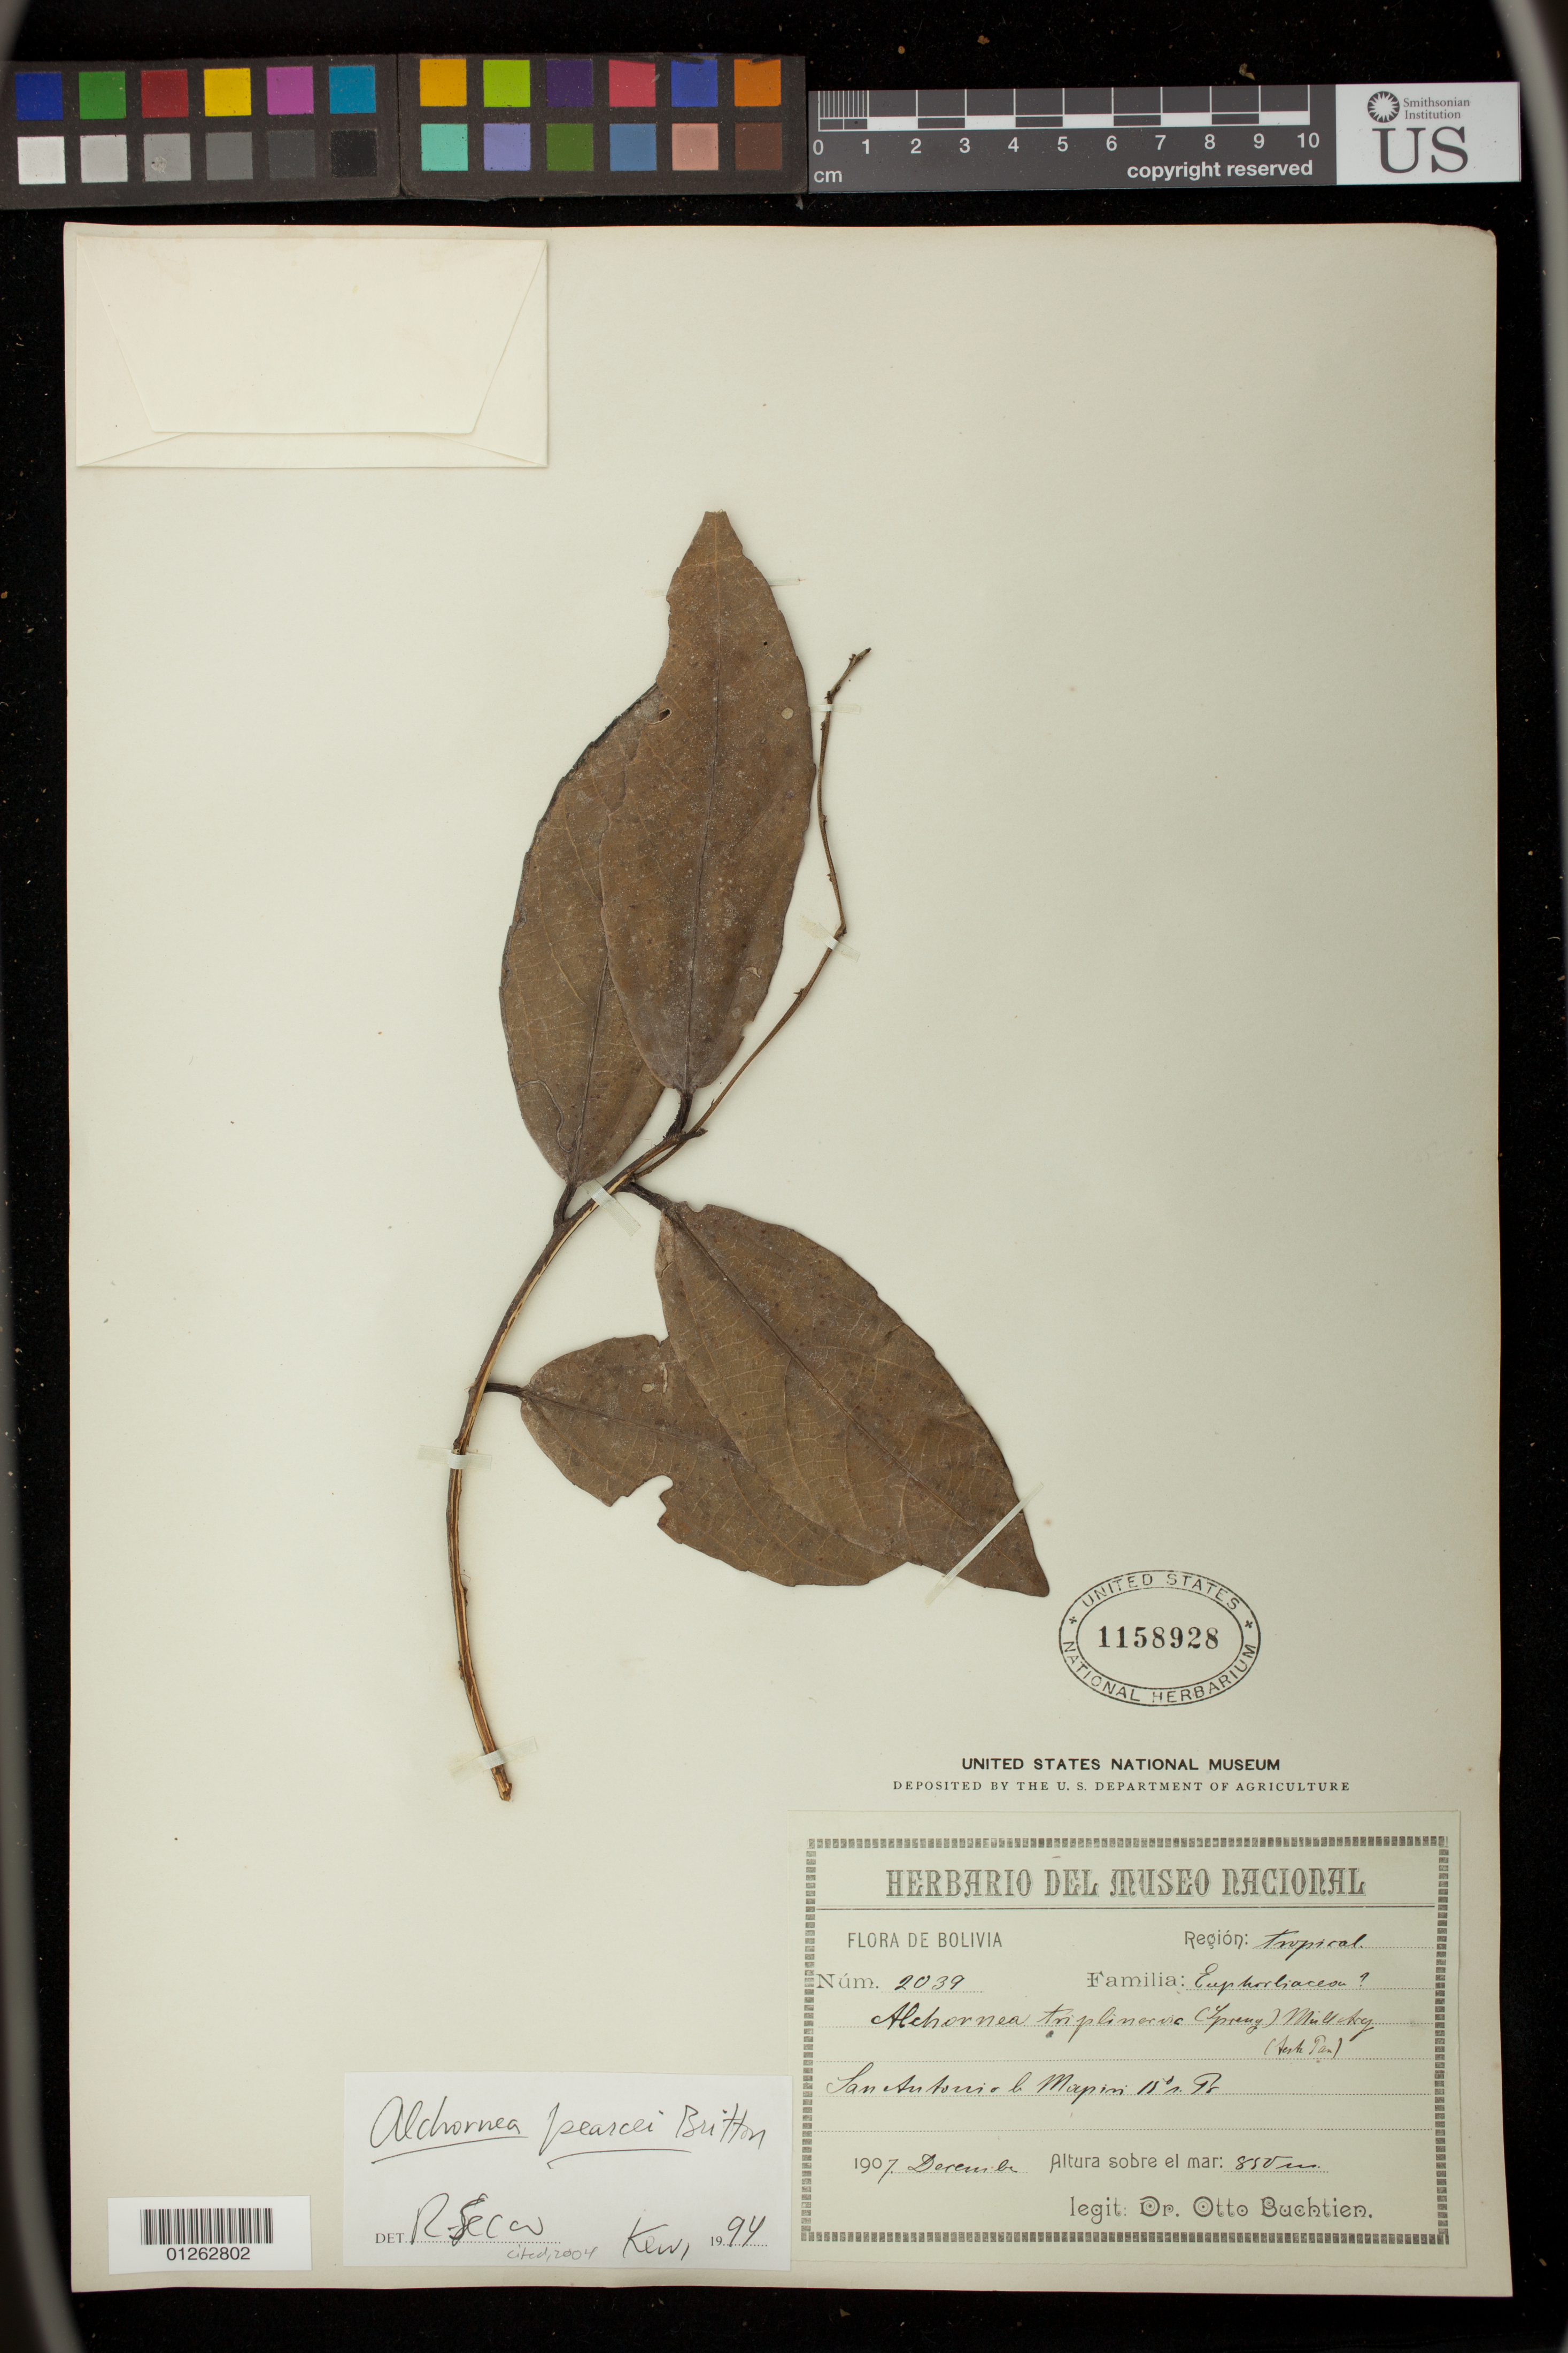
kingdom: Plantae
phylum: Tracheophyta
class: Magnoliopsida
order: Malpighiales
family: Euphorbiaceae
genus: Alchornea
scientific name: Alchornea hirtella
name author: Benth.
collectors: O. Buchtien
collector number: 2039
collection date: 1907-12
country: Bolivia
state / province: La Paz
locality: San Antonio b Mapiri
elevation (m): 850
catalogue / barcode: US 1158928